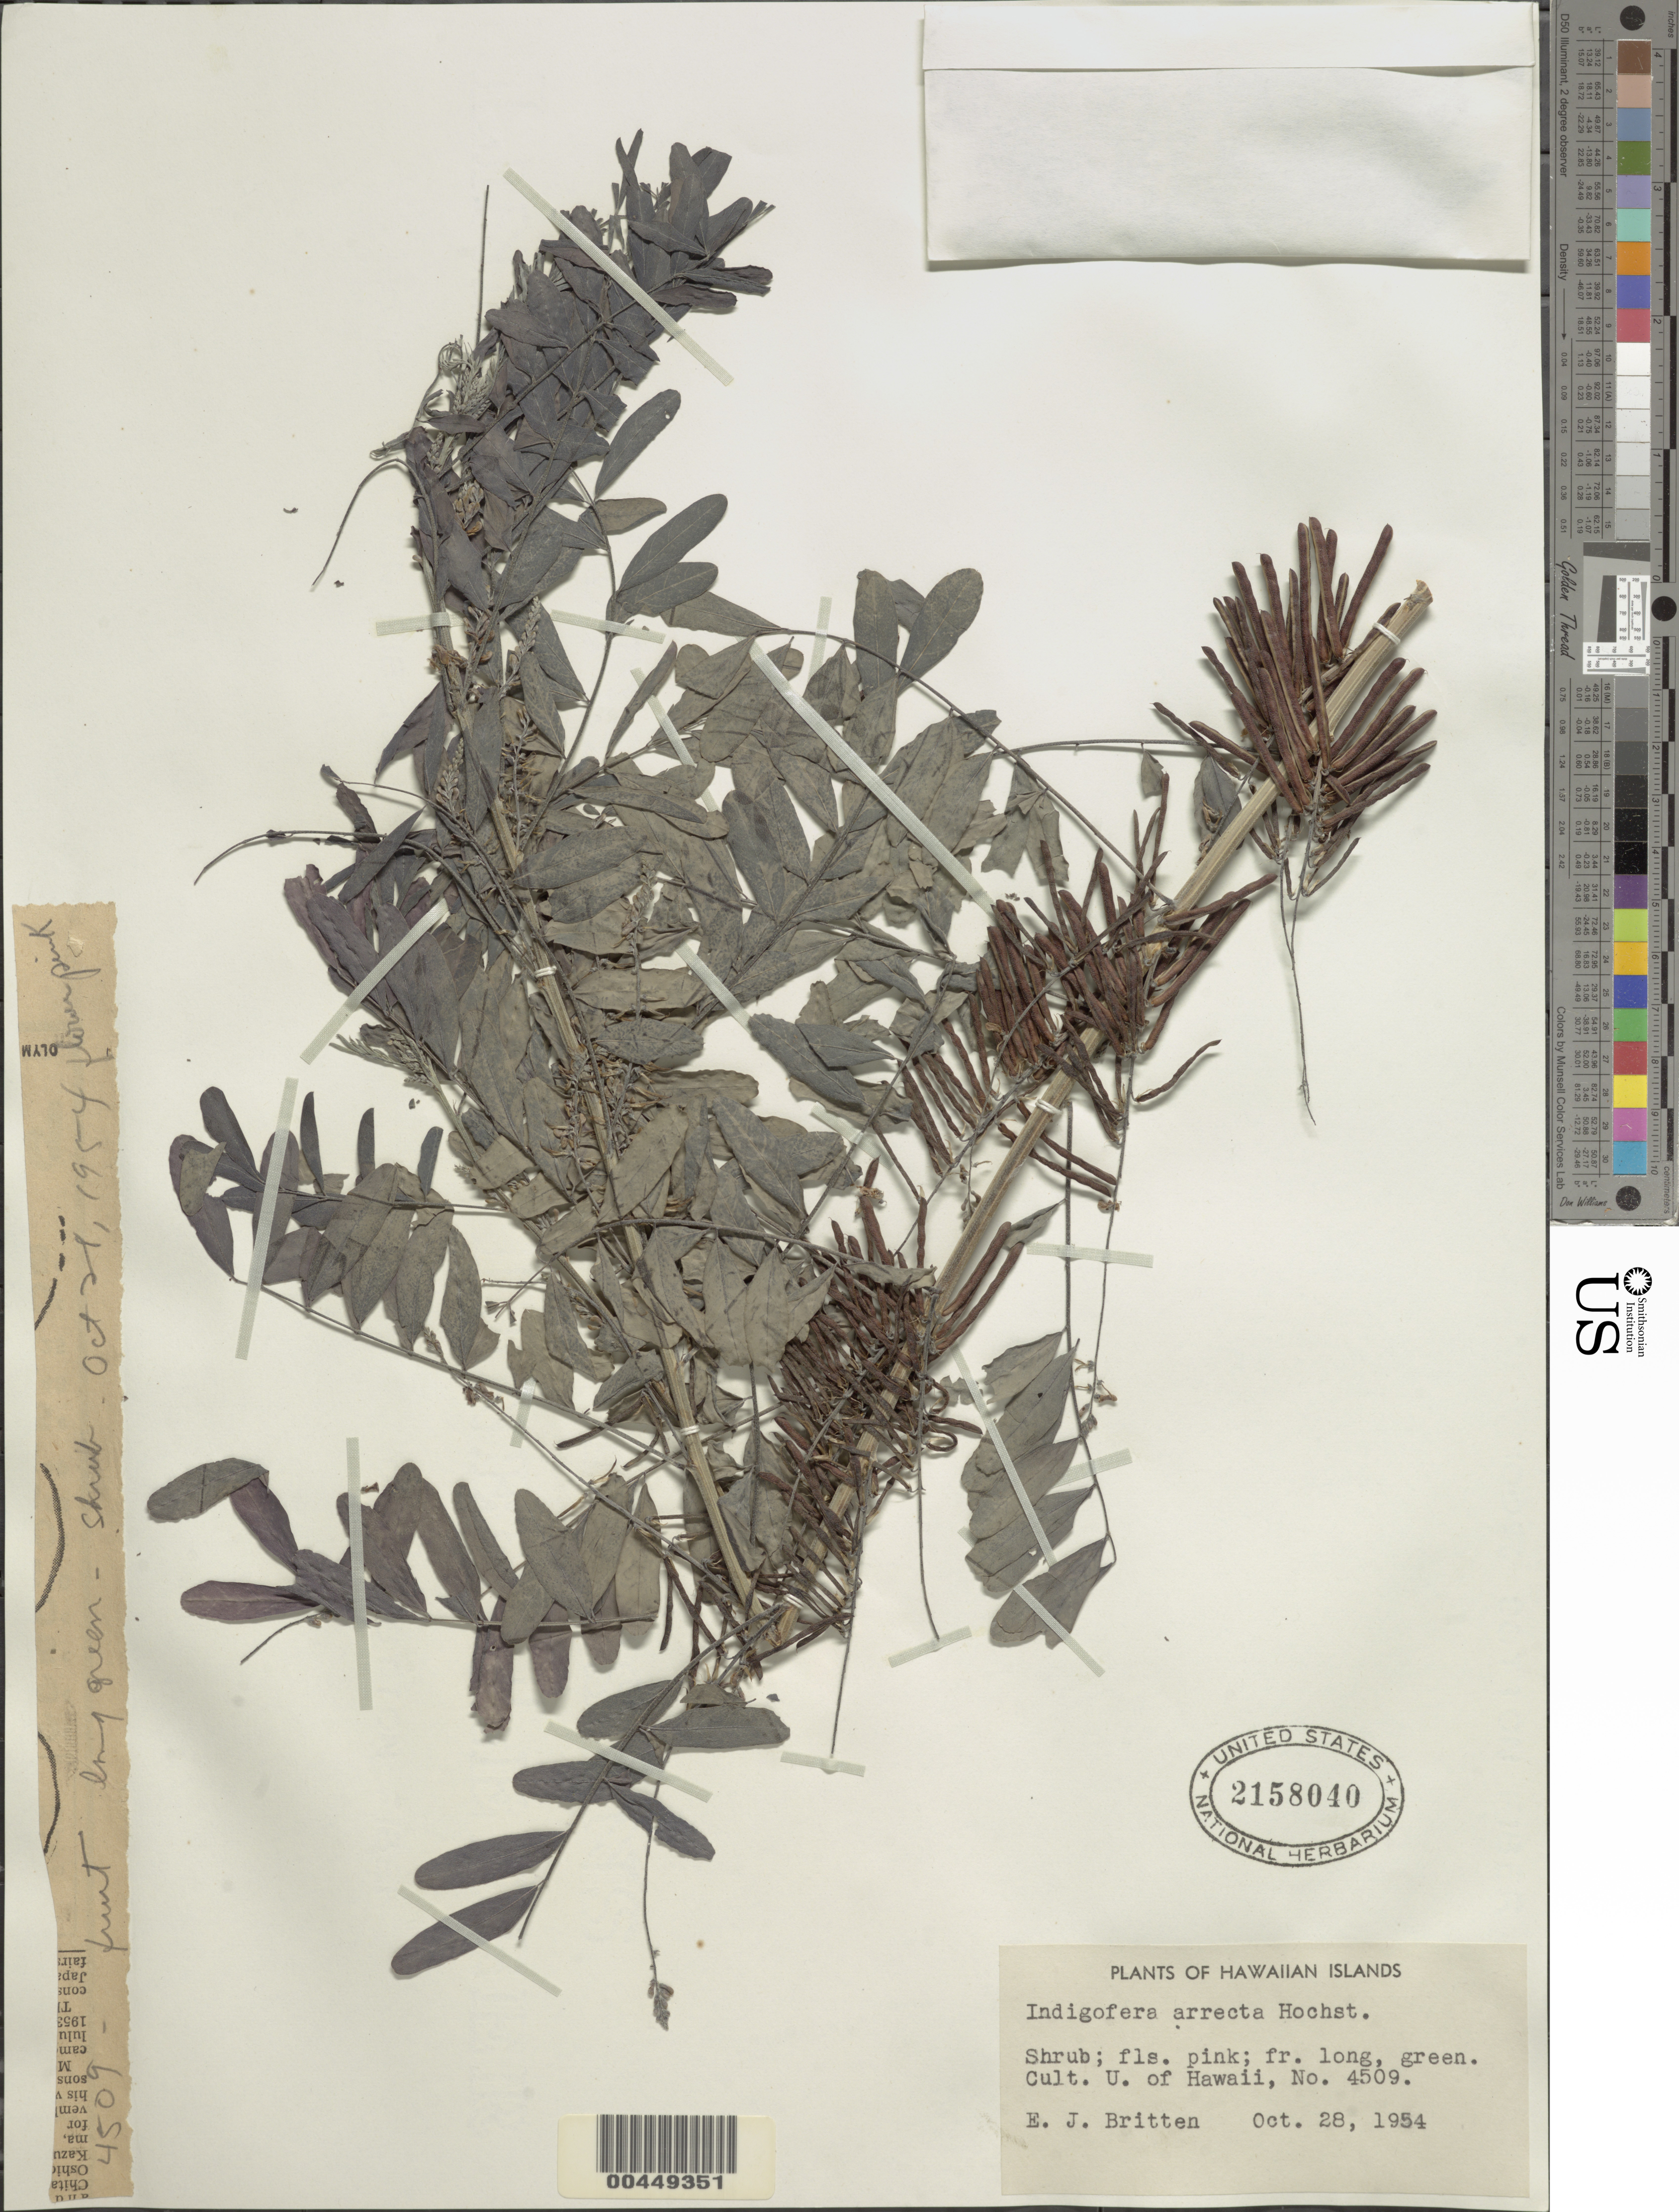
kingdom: Plantae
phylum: Tracheophyta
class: Magnoliopsida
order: Fabales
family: Fabaceae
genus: Indigofera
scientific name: Indigofera arrecta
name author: Hochst. ex A. Rich.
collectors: E. Britten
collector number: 4509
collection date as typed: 28 Oct 1954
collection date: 1954-10-28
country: United States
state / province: Hawaii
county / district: Hawaii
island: Hawaii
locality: University of Hawaii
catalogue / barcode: US 2158040